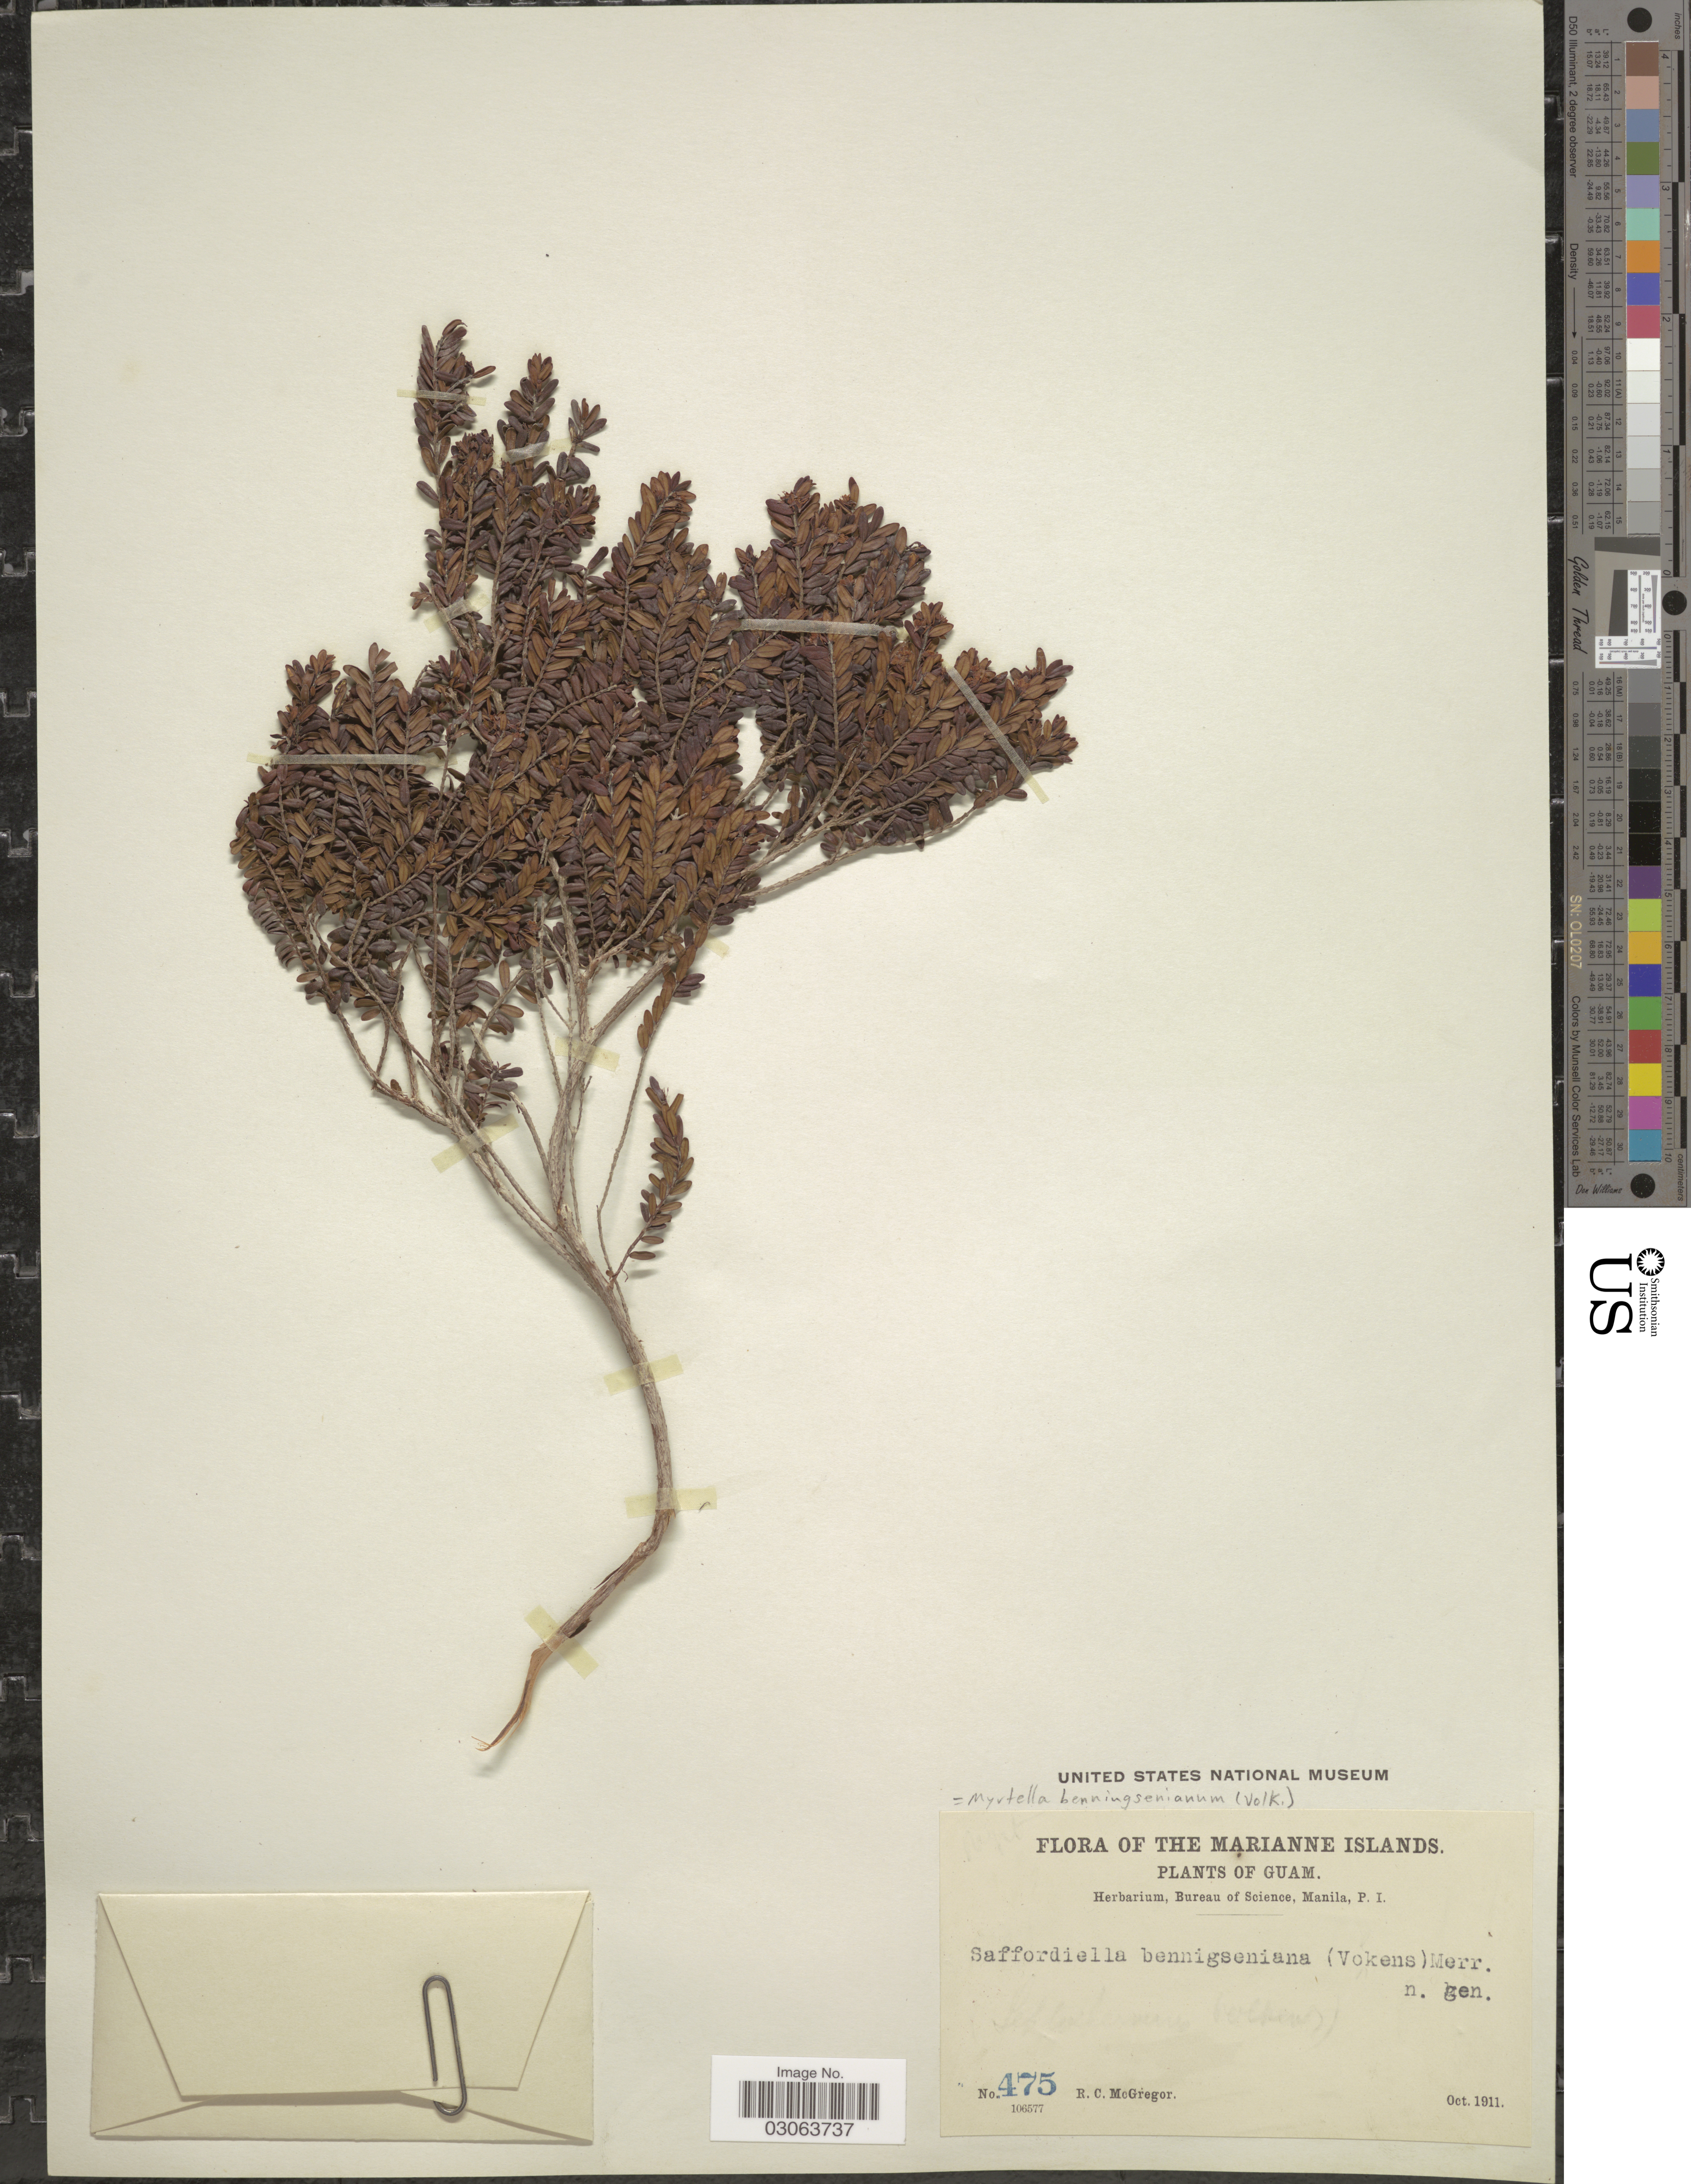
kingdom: Plantae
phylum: Tracheophyta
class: Magnoliopsida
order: Myrtales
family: Myrtaceae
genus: Myrtella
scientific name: Myrtella bennigseniana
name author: (Volkens) Diels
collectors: R. C. McGregor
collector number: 475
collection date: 1911-10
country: Guam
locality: The Marianne Islands.